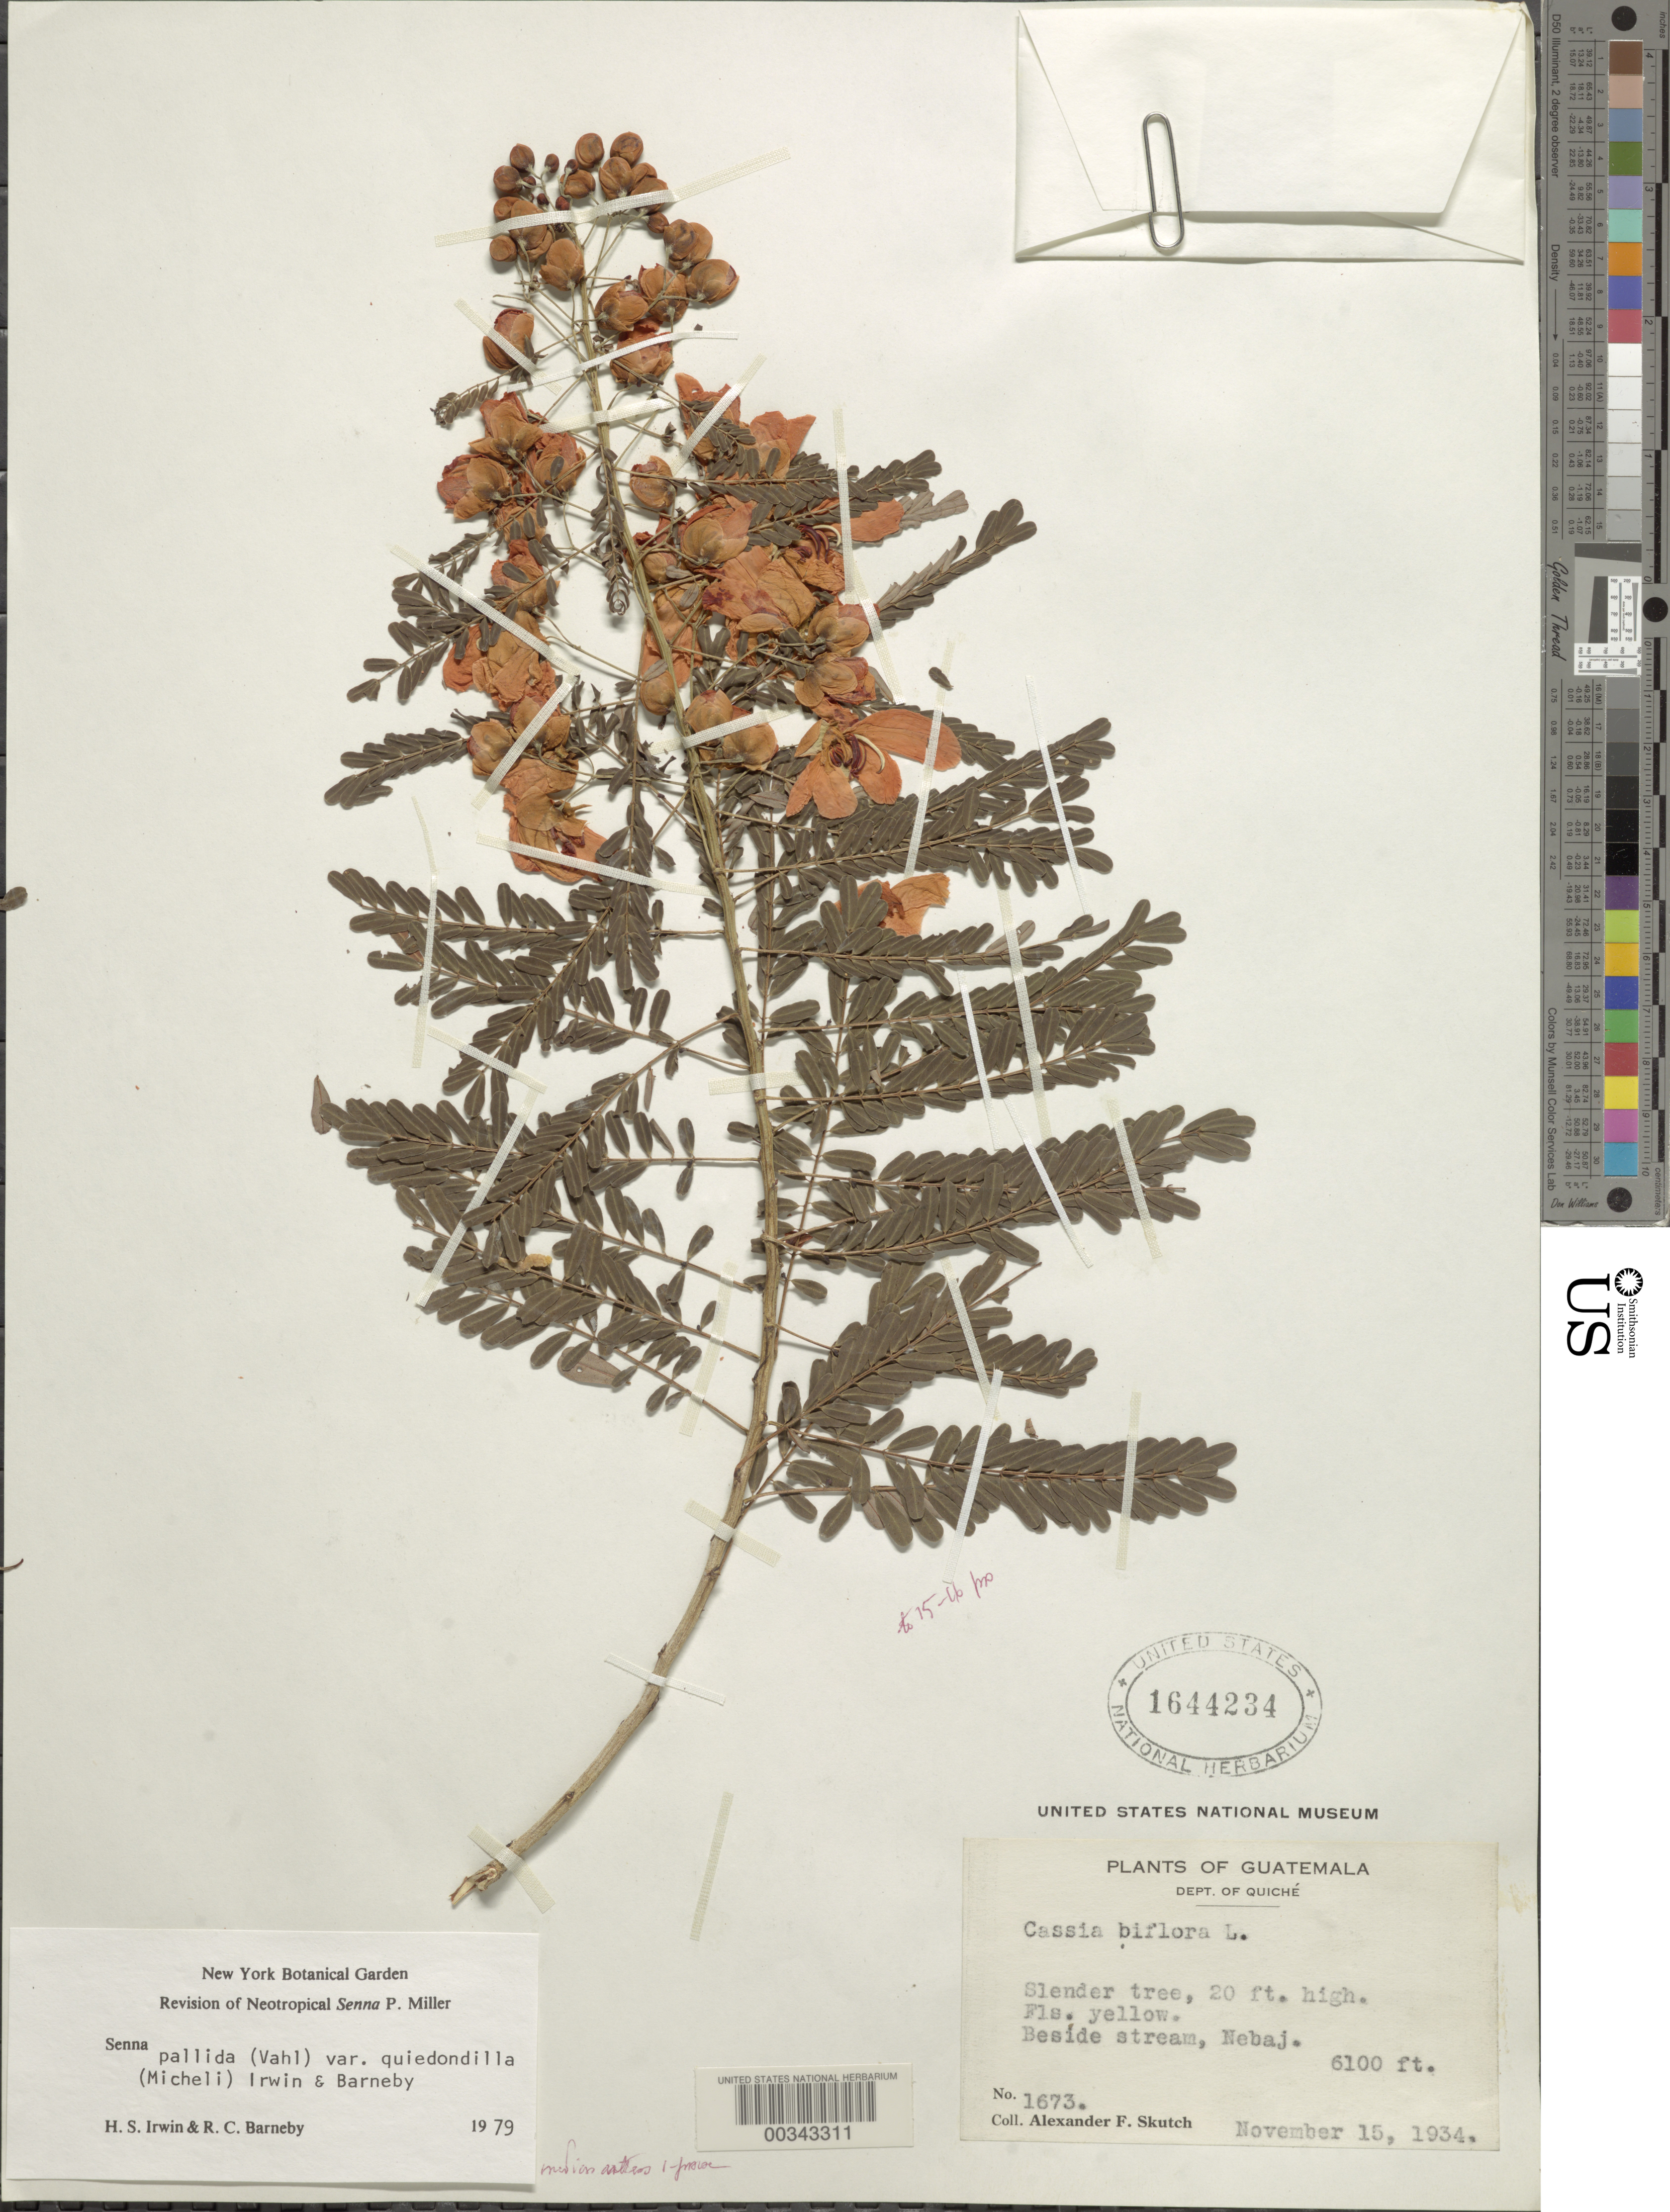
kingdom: Plantae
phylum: Tracheophyta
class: Magnoliopsida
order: Fabales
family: Fabaceae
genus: Senna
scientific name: Senna pallida var. quiedondilla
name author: (Micheli) H.S. Irwin & Barneby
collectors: A. F. Skutch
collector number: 1673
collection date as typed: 15 Nov 1934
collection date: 1934-11-15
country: Guatemala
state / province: El Quiché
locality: Nebaj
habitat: Beside stream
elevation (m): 1859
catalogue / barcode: US 1644234